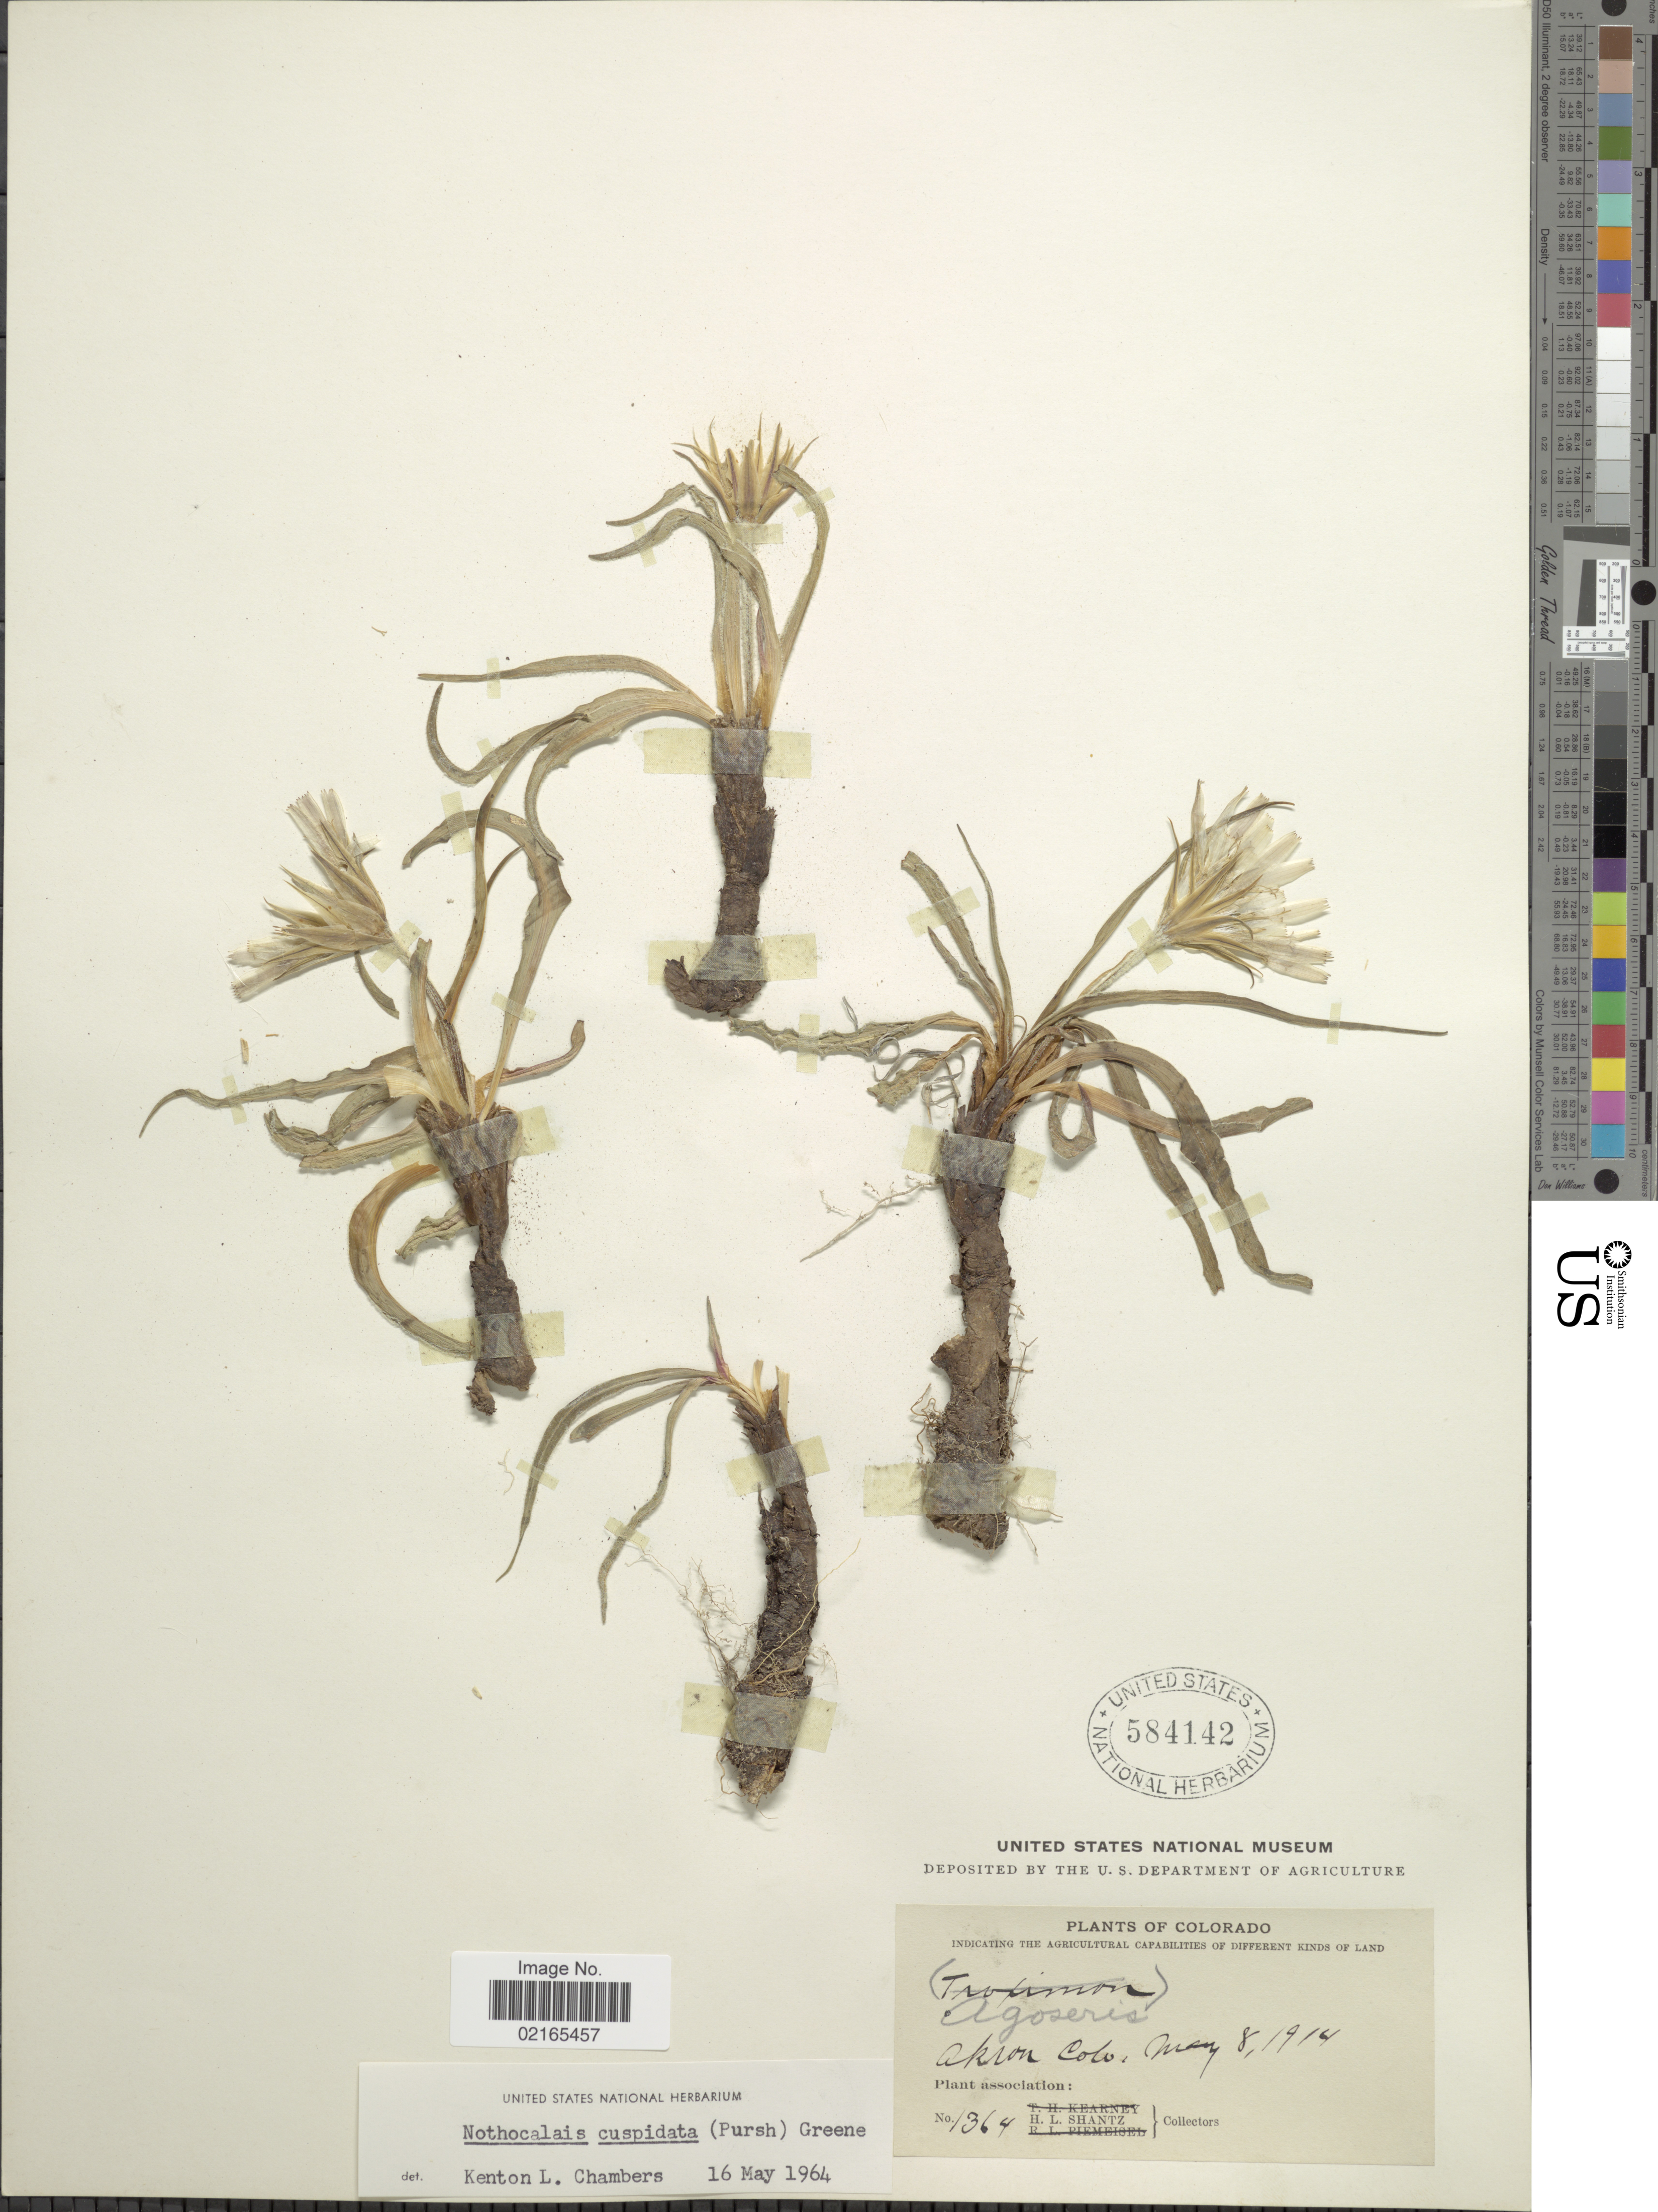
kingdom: Plantae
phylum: Tracheophyta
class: Magnoliopsida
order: Asterales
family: Asteraceae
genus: Nothocalais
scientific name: Nothocalais cuspidata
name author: (Pursh) Greene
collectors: H. Shantz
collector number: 1364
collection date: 1914-05-08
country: United States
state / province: Colorado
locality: Akron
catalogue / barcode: US 584142